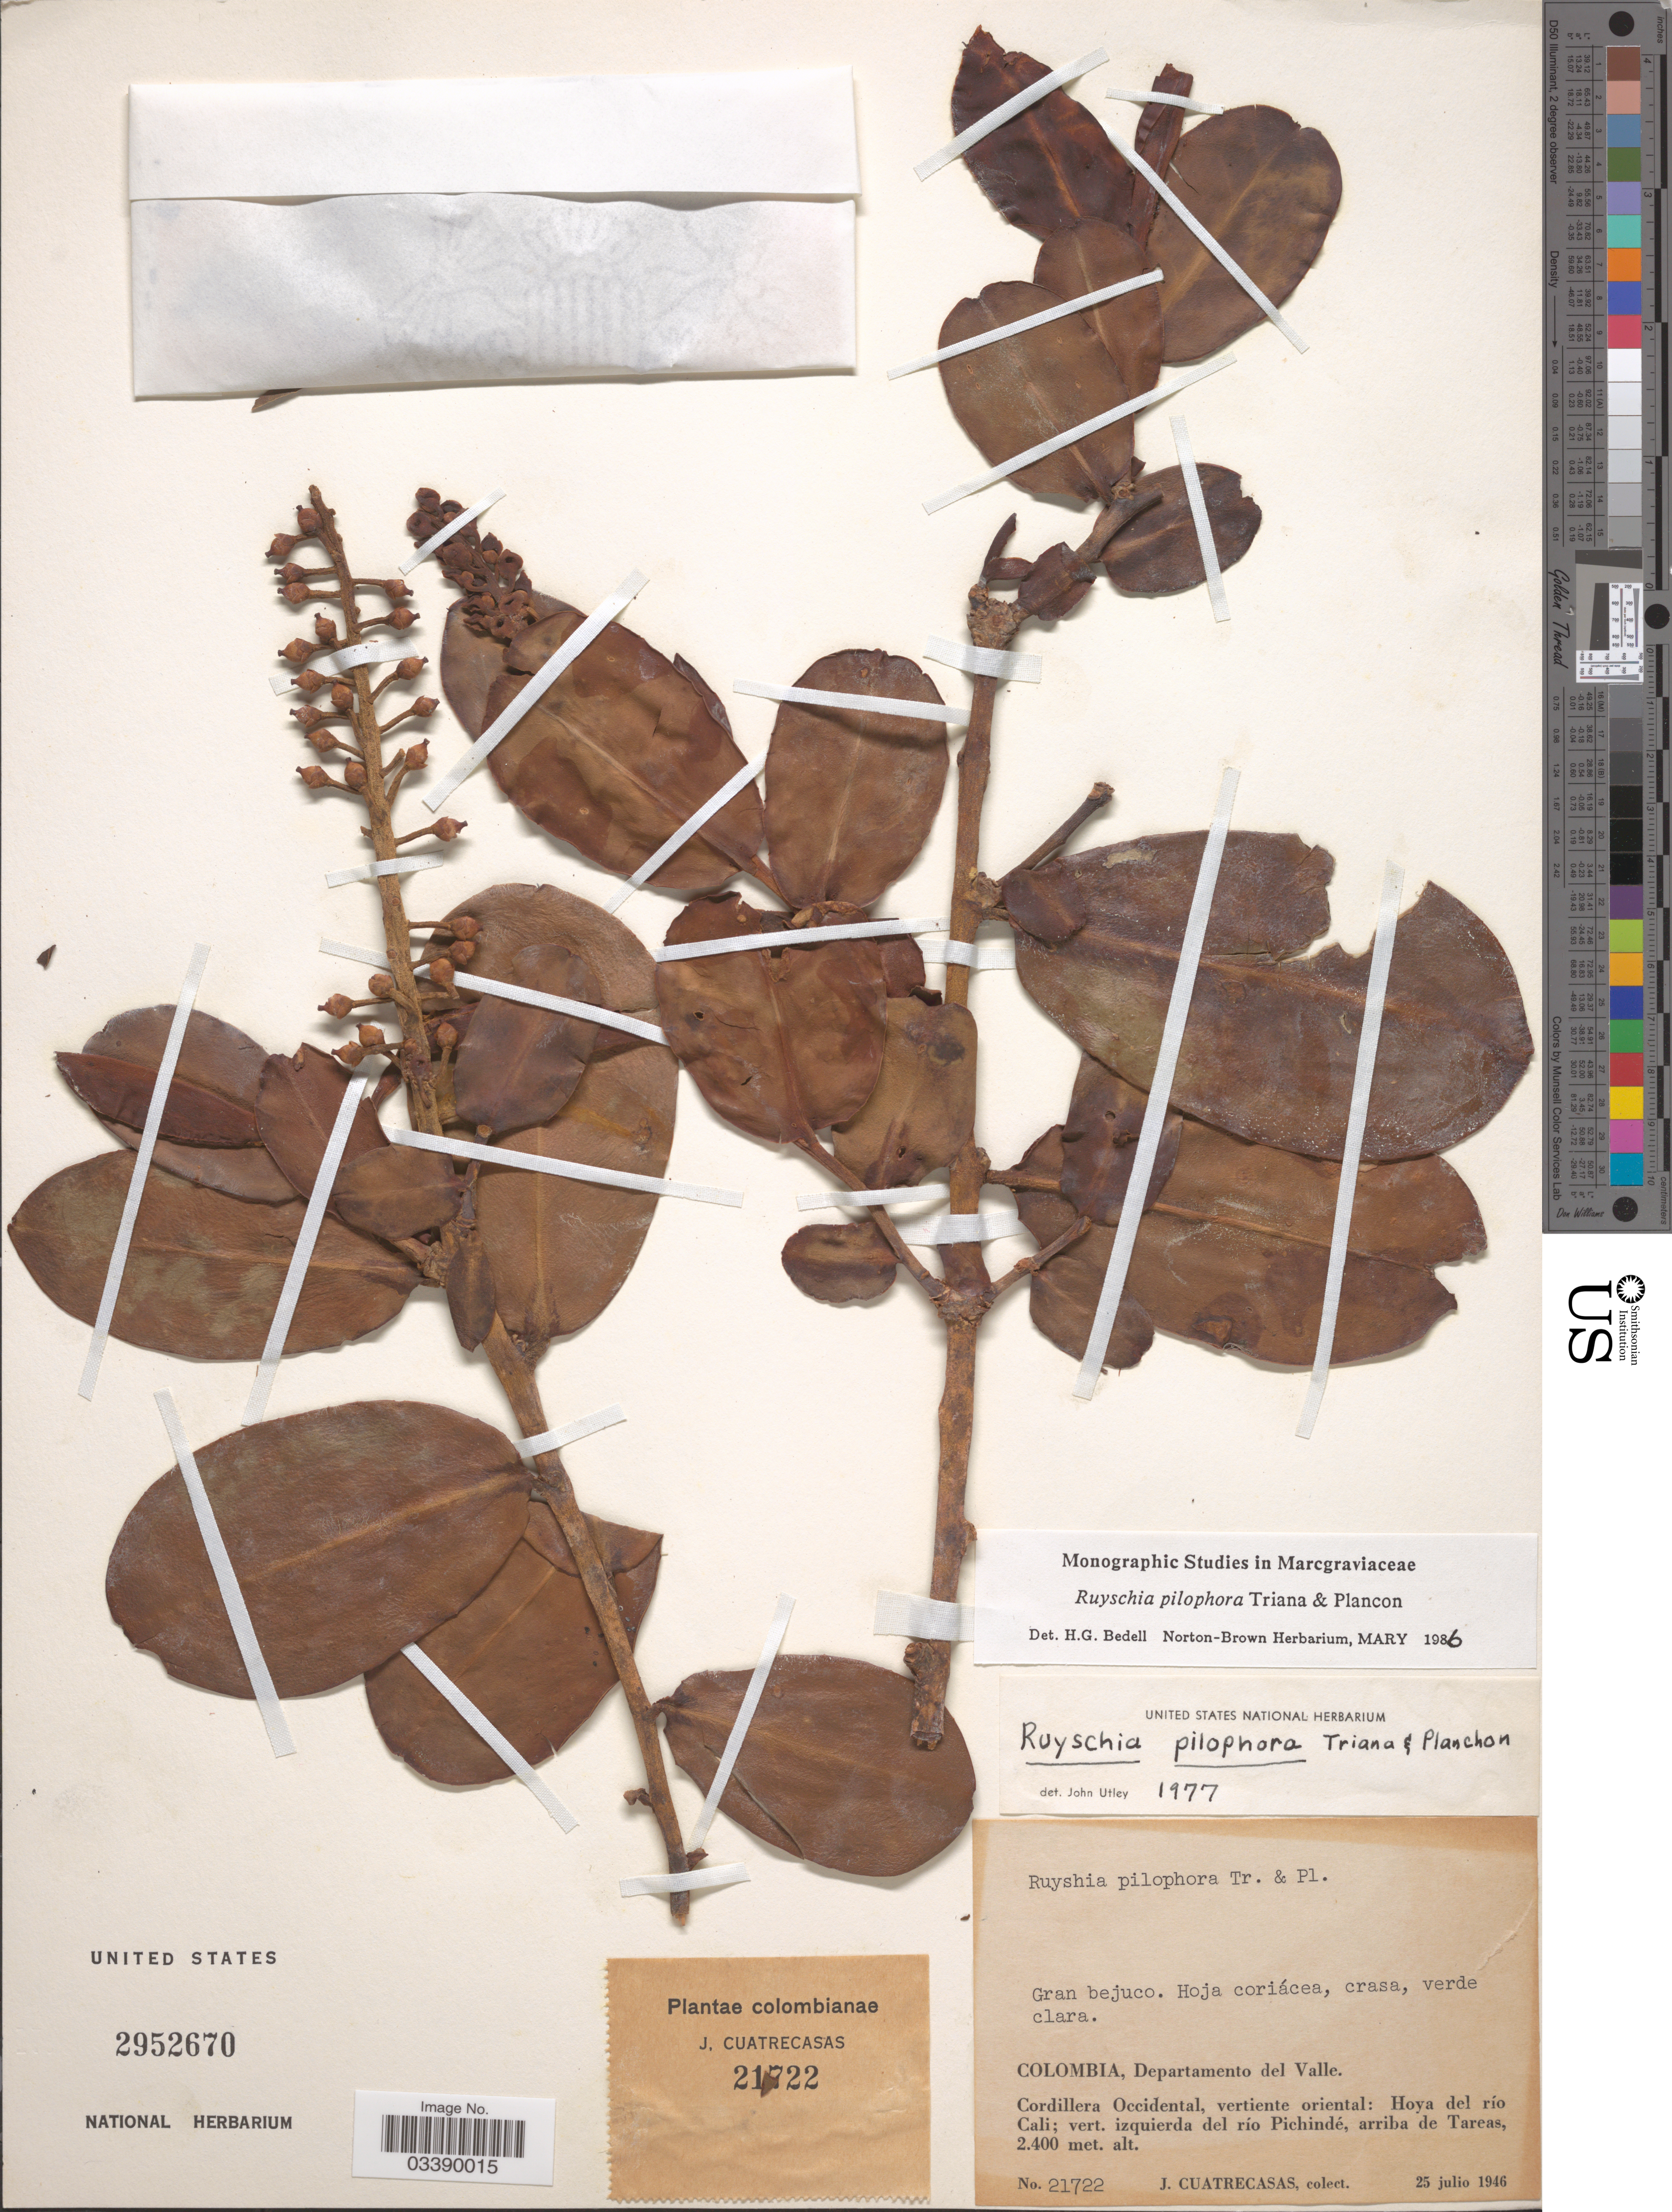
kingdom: Plantae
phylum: Tracheophyta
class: Magnoliopsida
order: Ericales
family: Marcgraviaceae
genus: Ruyschia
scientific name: Ruyschia pilophora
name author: Triana & Planch.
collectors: J. Cuatrecasas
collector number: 21722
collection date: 1946-07-25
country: Colombia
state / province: Valle del Cauca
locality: Departamento del Valle. Cordillera Occidental, vertiente oriental: Hoya del río Cali; vert. izquierda del río Pichindé, arriba de Tareas.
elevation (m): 2400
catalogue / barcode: US 2952670